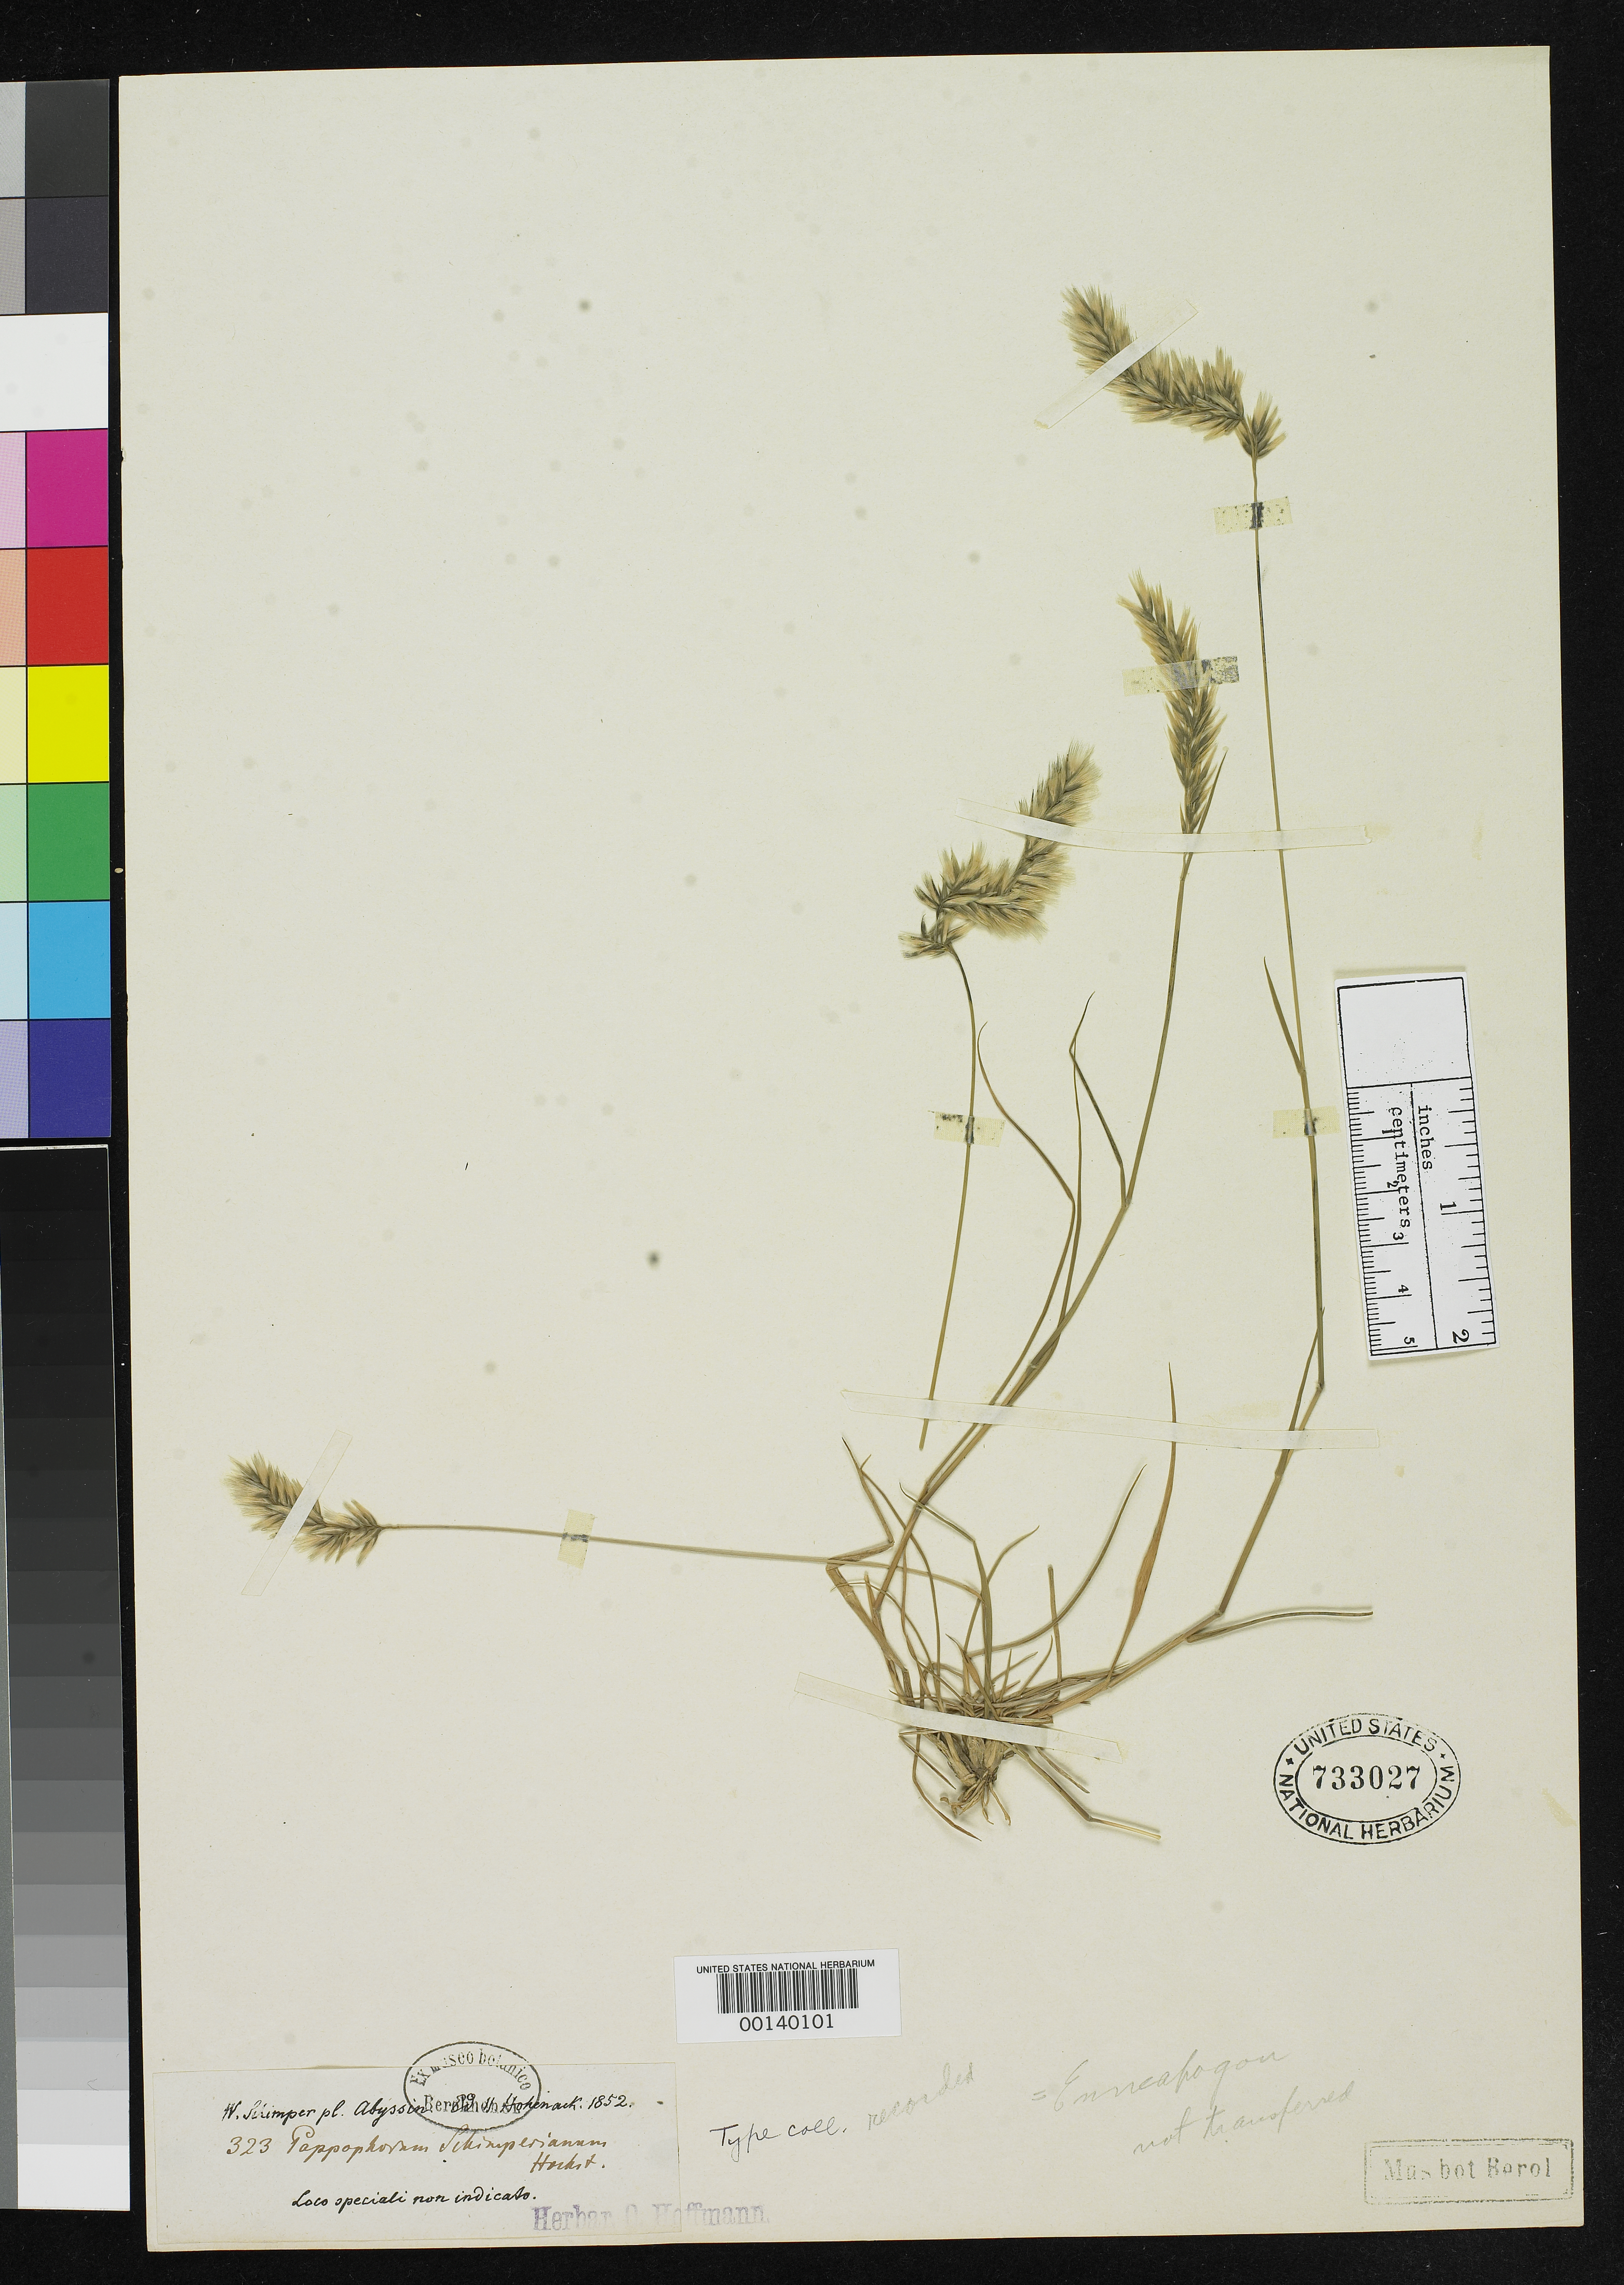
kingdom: Plantae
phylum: Tracheophyta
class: Liliopsida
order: Poales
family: Poaceae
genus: Pappophorum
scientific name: Pappophorum schimperianum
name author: Hochst. ex A. Rich.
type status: Isotype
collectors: G. W. Schimper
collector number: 323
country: Ethiopia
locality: Adoua.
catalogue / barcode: US 733027